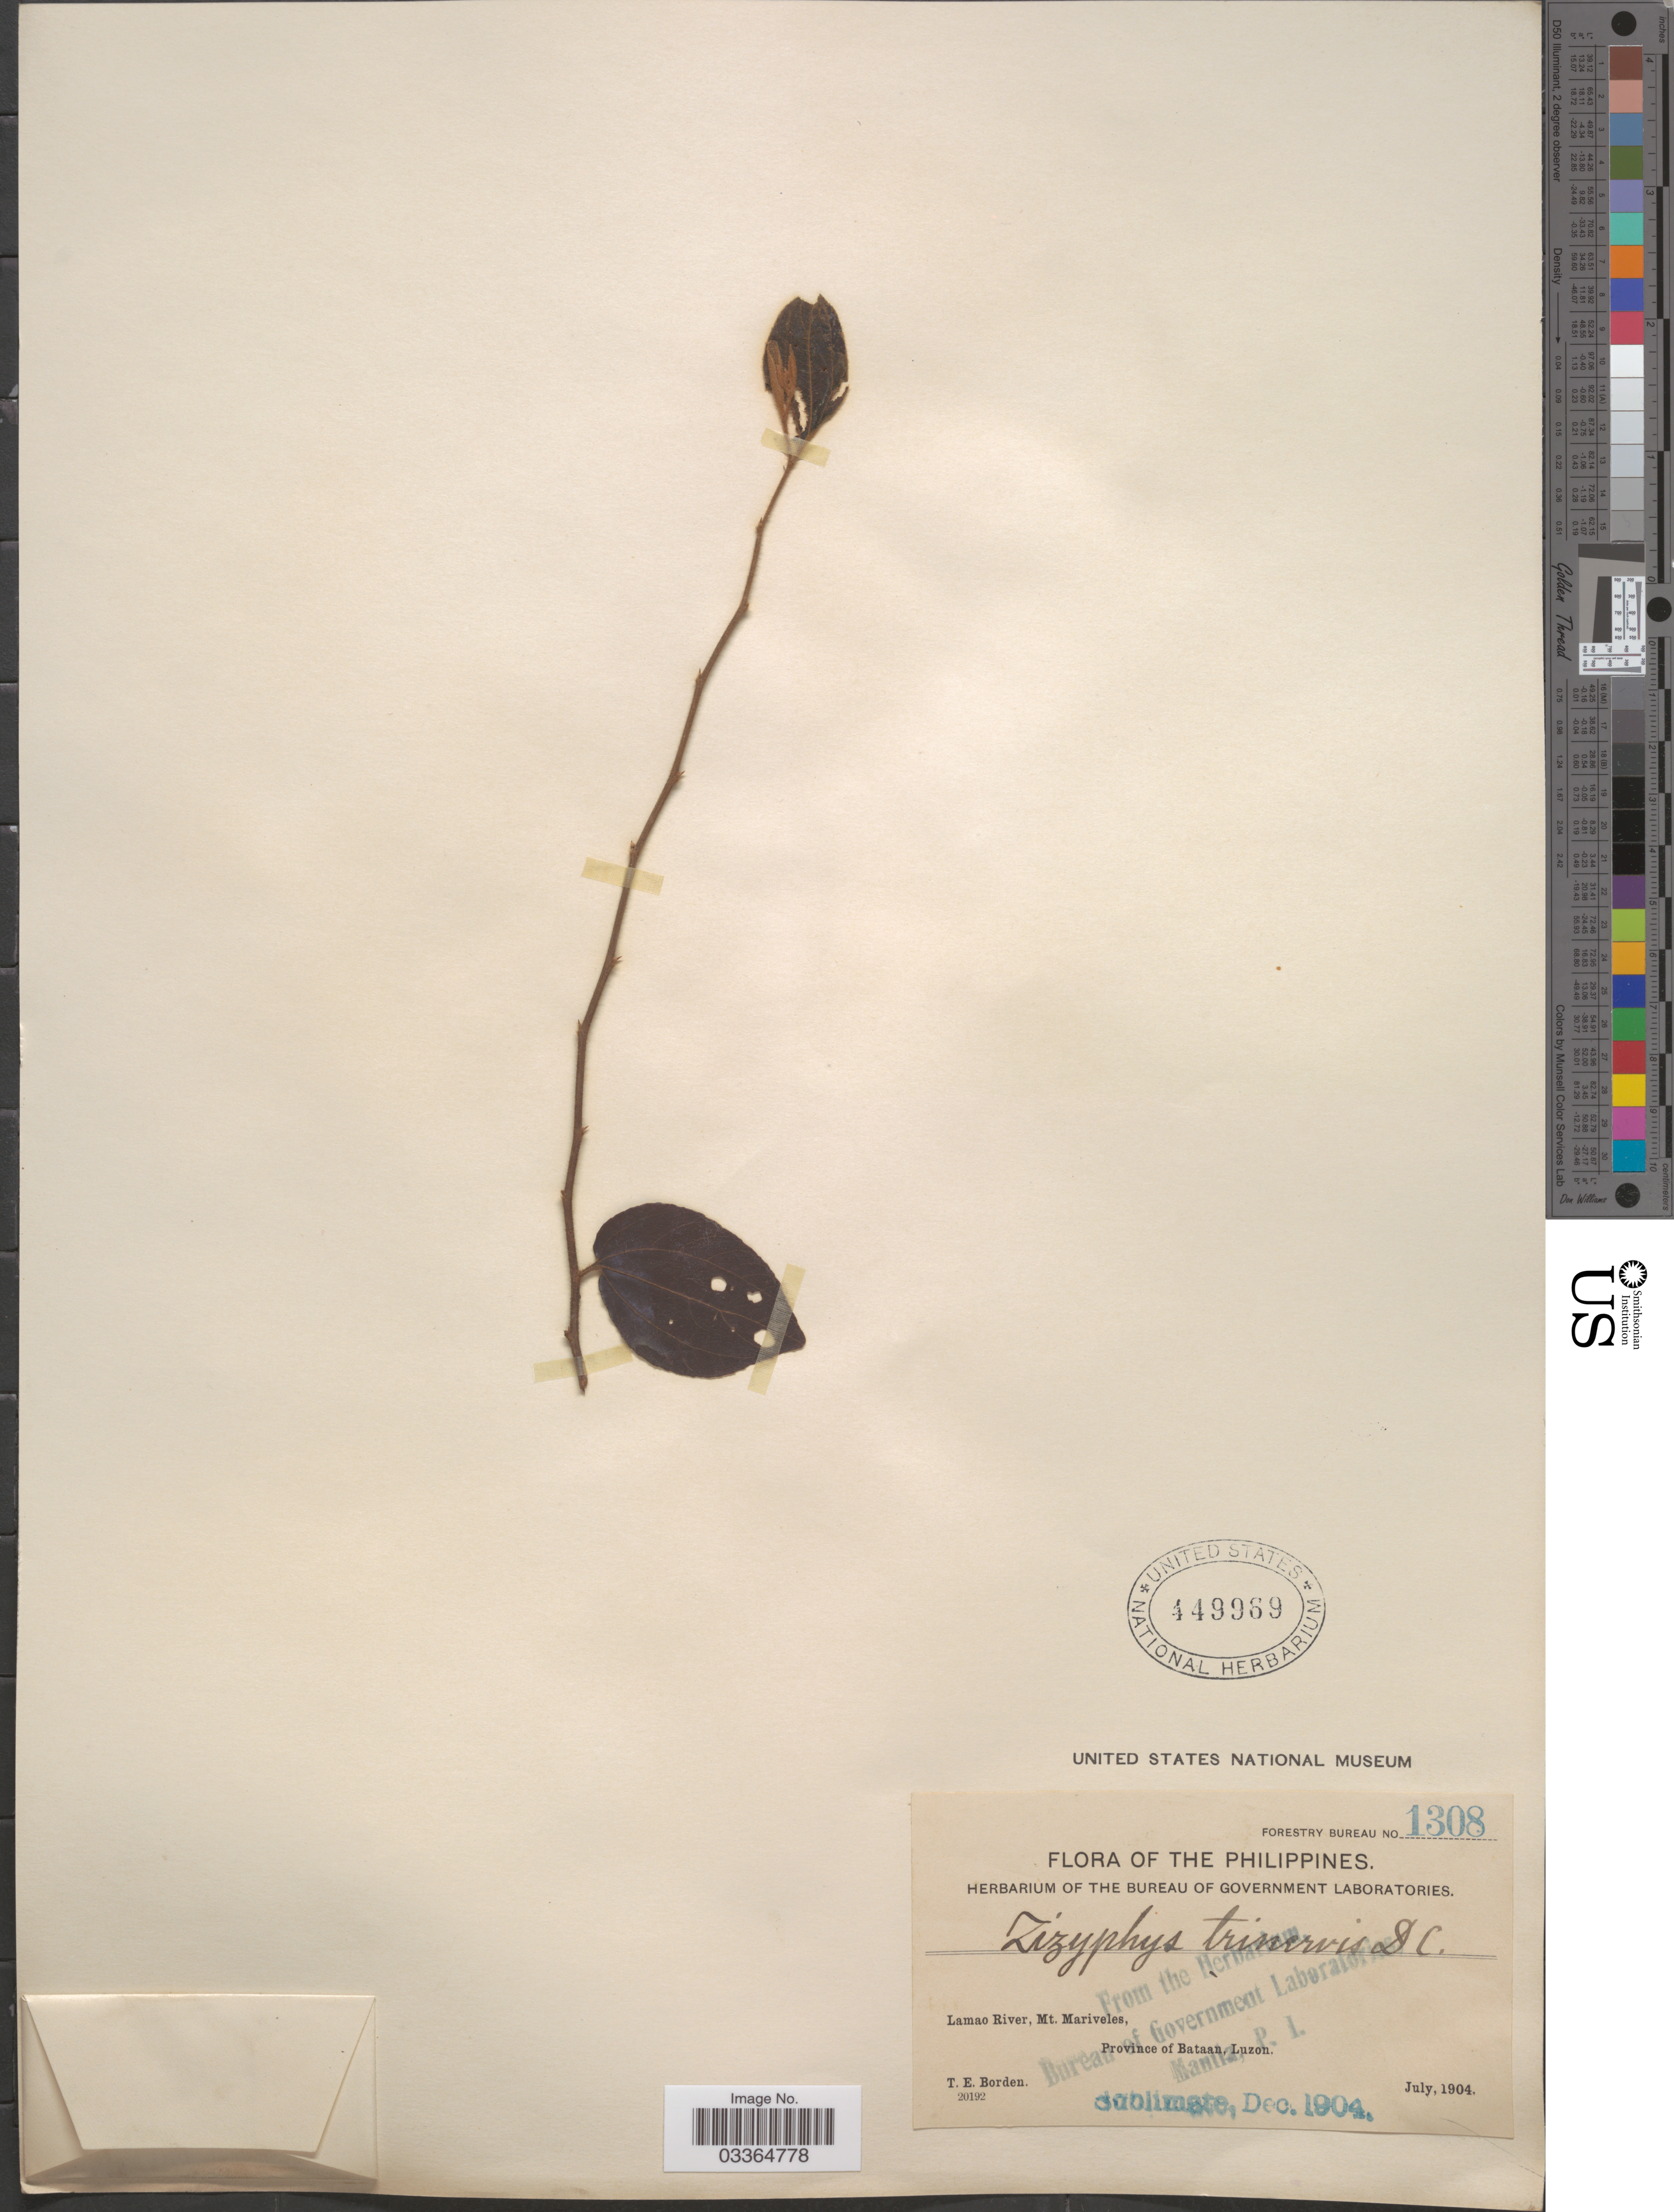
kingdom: Plantae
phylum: Tracheophyta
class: Magnoliopsida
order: Rosales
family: Rhamnaceae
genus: Ziziphus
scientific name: Ziziphus trinervia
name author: (Cav.) Poir.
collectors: T. E. Borden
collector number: Forestry Bureau 1308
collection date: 1904-07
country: Philippines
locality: Lamao River, Mt. Mariveles, Province of Bataan, Luzon.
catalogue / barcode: US 449969